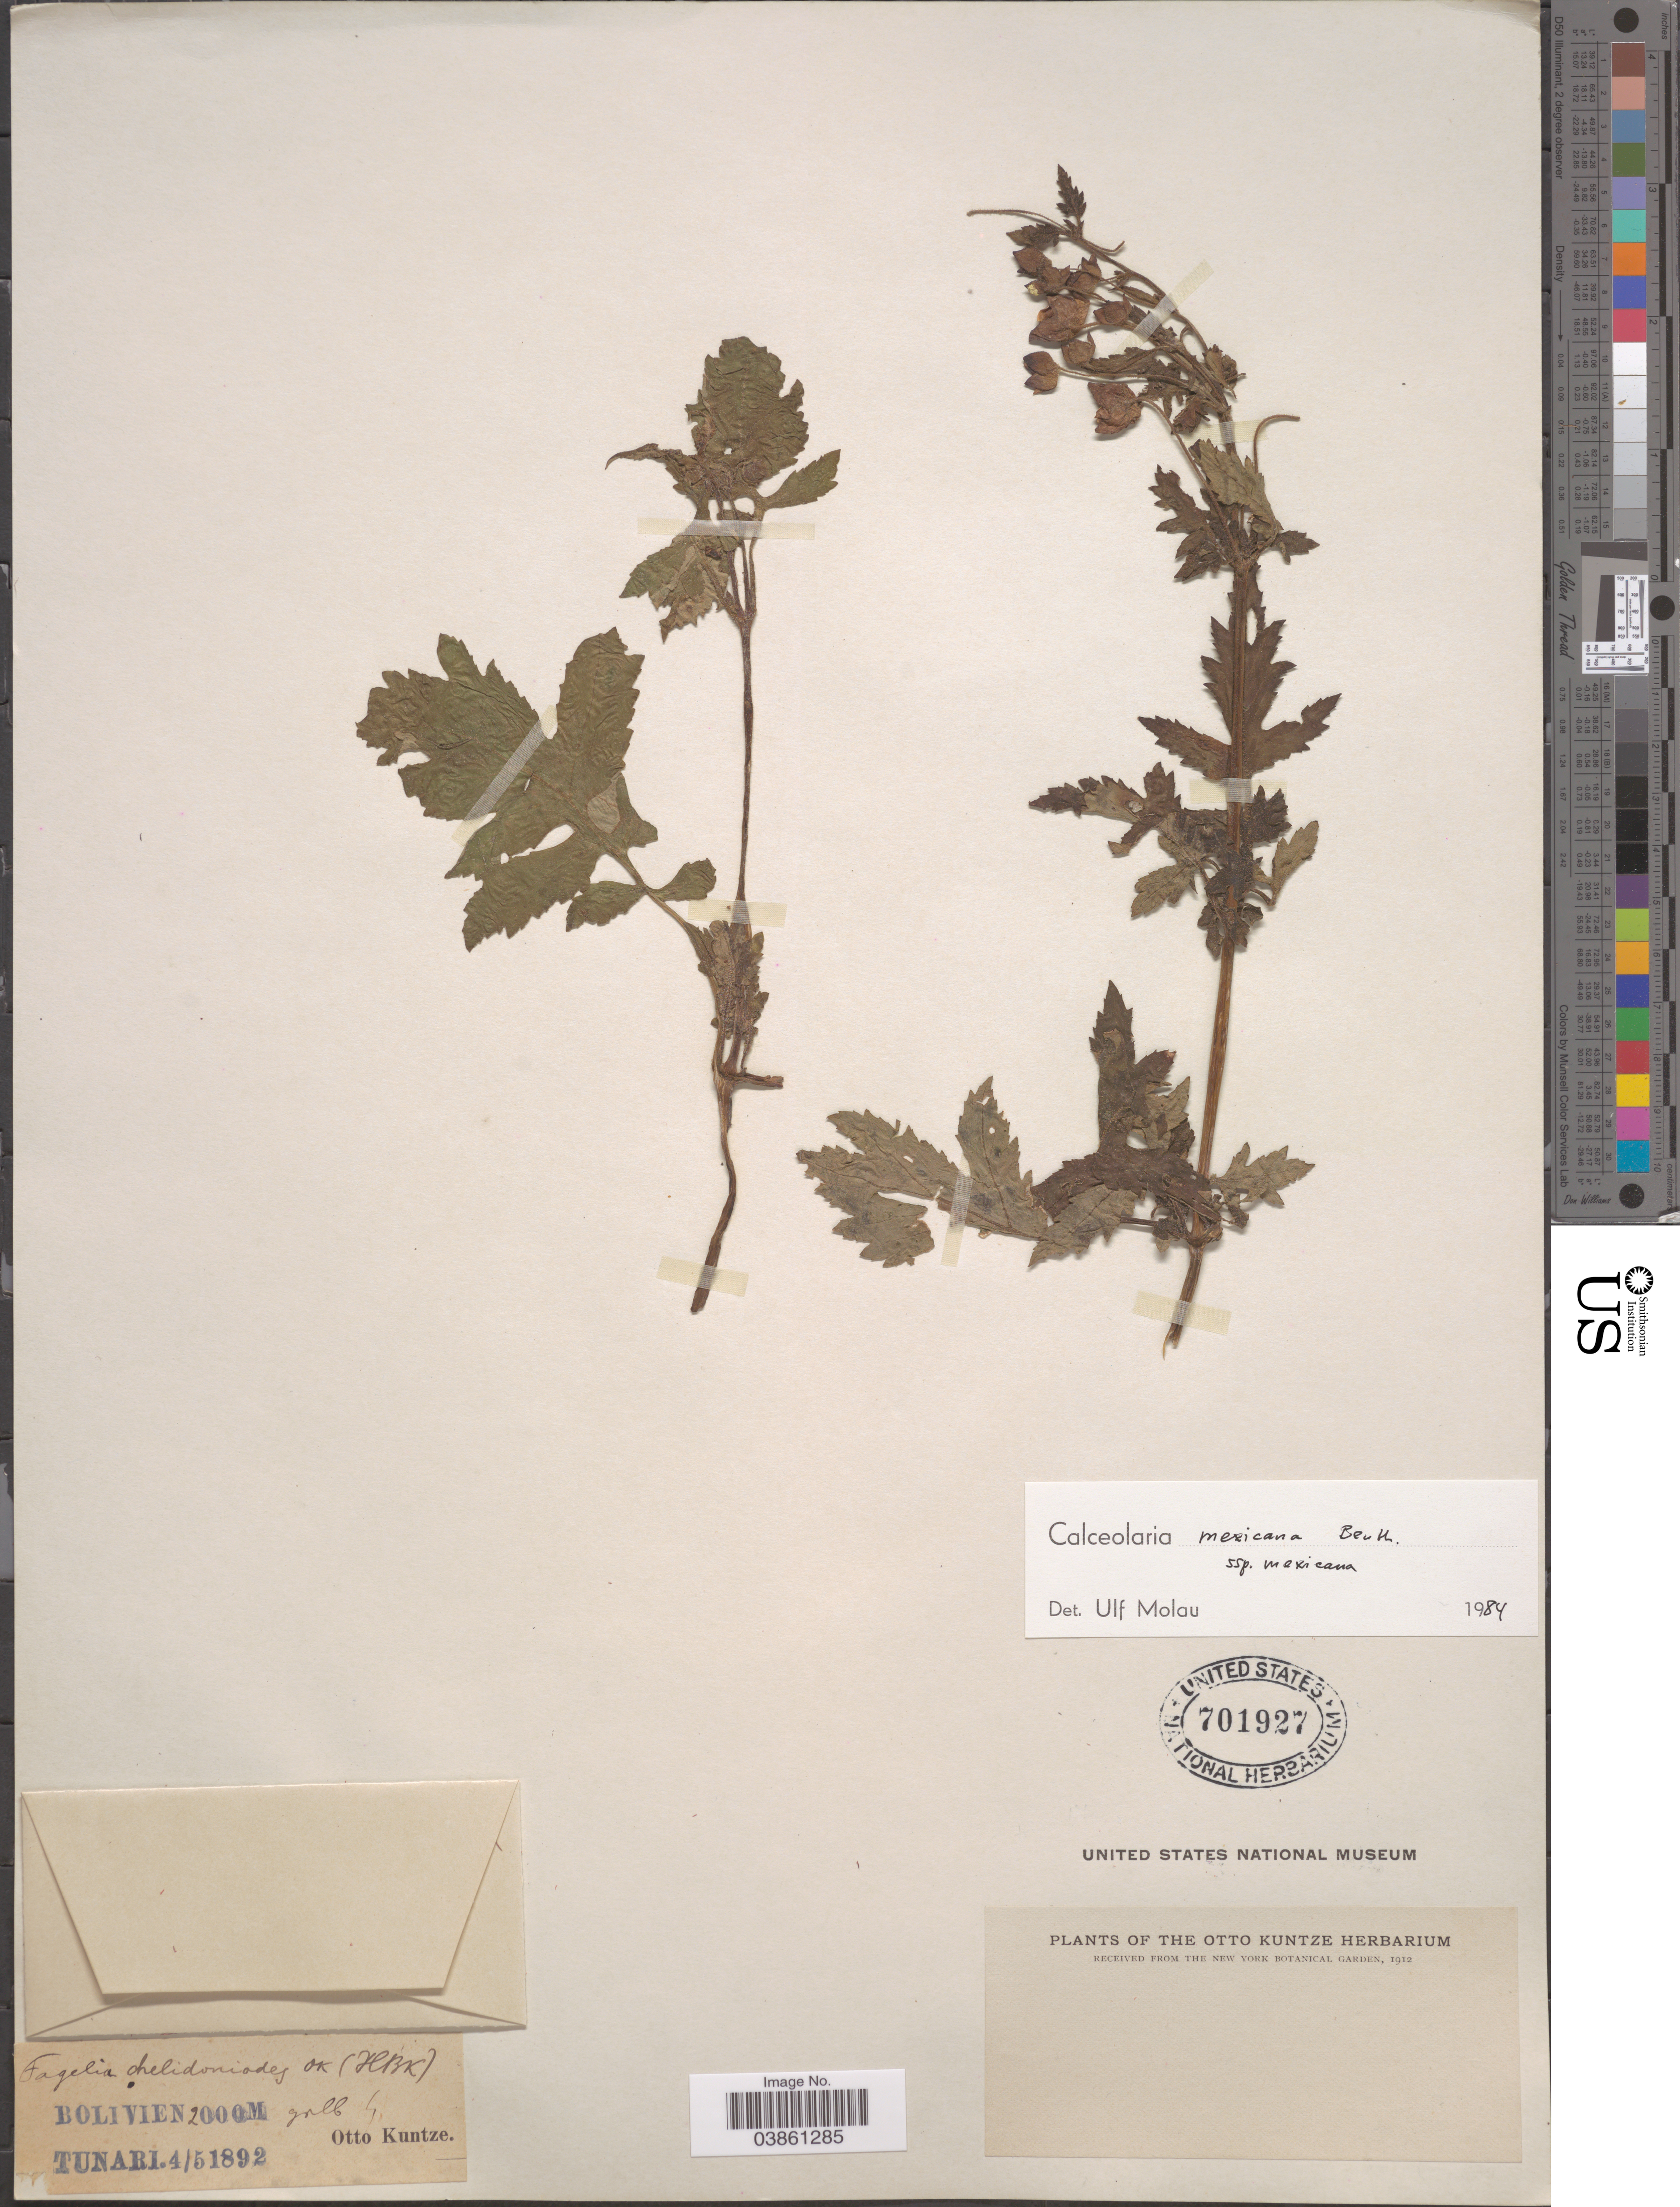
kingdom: Plantae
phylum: Tracheophyta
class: Magnoliopsida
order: Lamiales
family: Calceolariaceae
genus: Calceolaria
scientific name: Calceolaria mexicana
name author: Benth.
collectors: C.E.O. Kuntze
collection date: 1892-05-04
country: Bolivia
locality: Tunari.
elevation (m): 2000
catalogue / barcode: US 701927